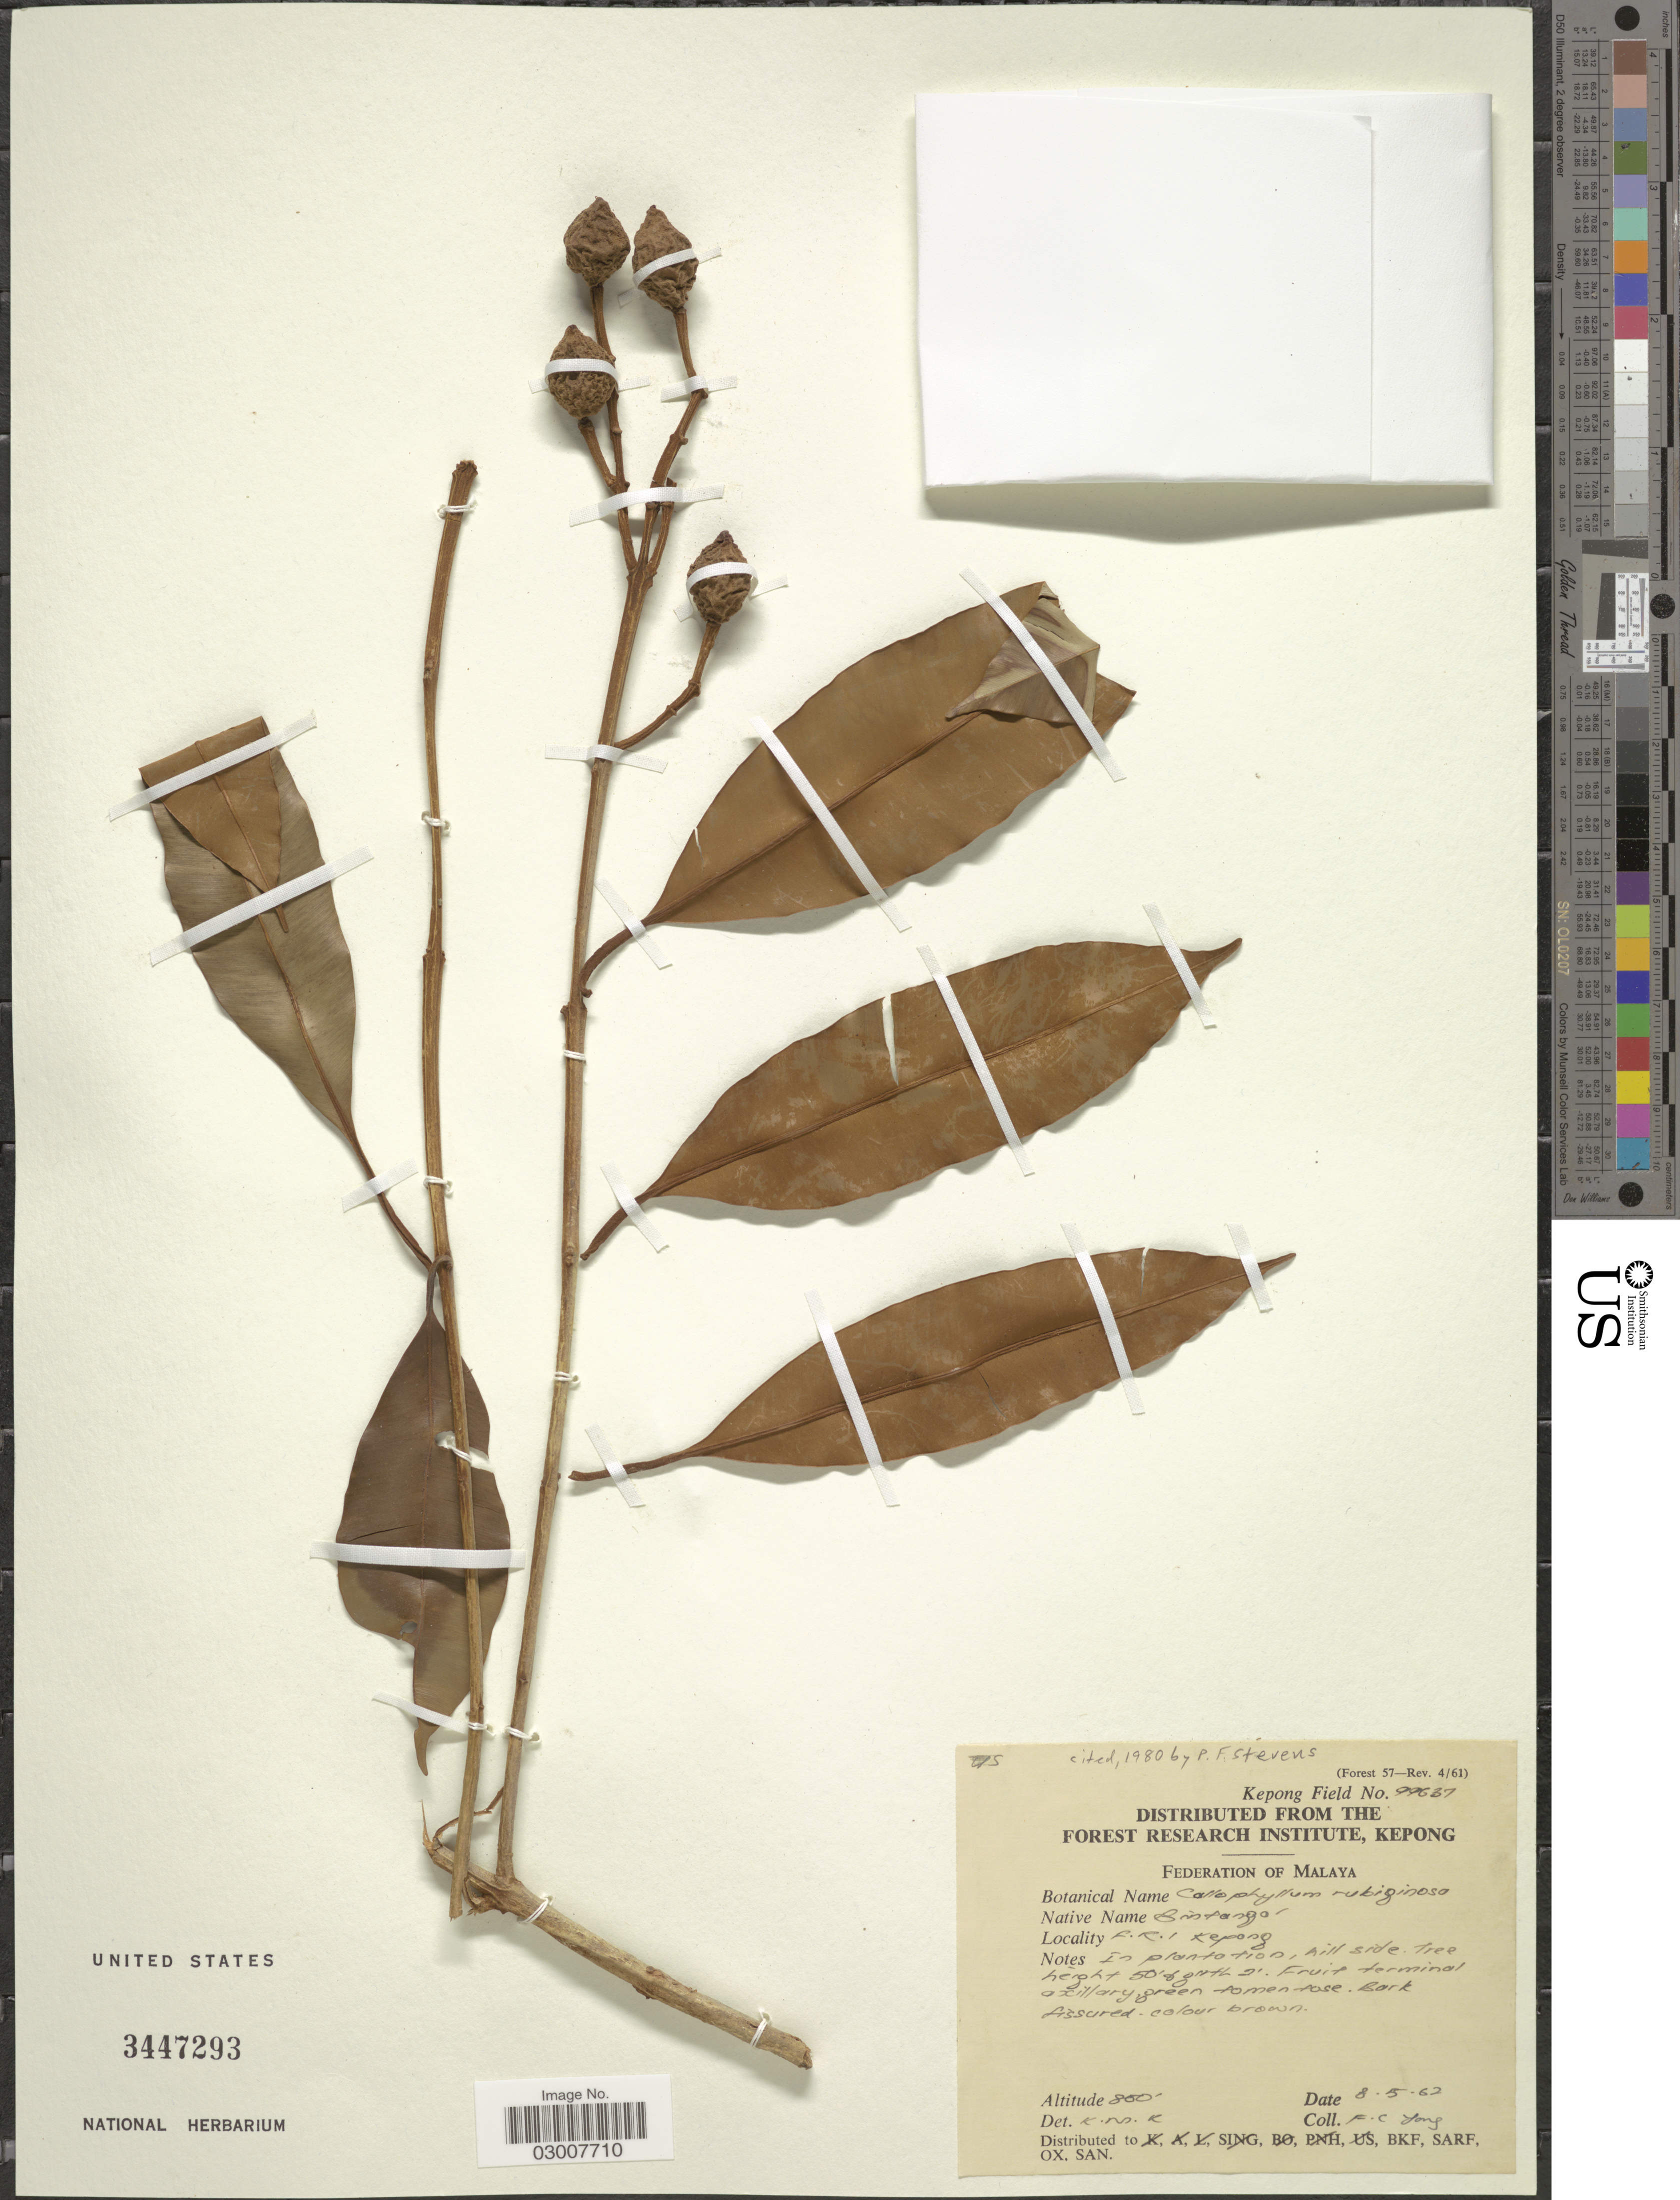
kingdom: Plantae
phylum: Tracheophyta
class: Magnoliopsida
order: Malpighiales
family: Calophyllaceae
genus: Calophyllum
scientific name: Calophyllum rubiginosum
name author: M.R. Hend. & Wyatt-Sm.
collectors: F. Yong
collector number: Kepong Field 99637?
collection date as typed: Transcribed d/m/y: 8/5/62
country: Malaysia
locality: Federation of Malaya. F.R.I Kepong.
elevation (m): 244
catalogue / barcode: US 3447293